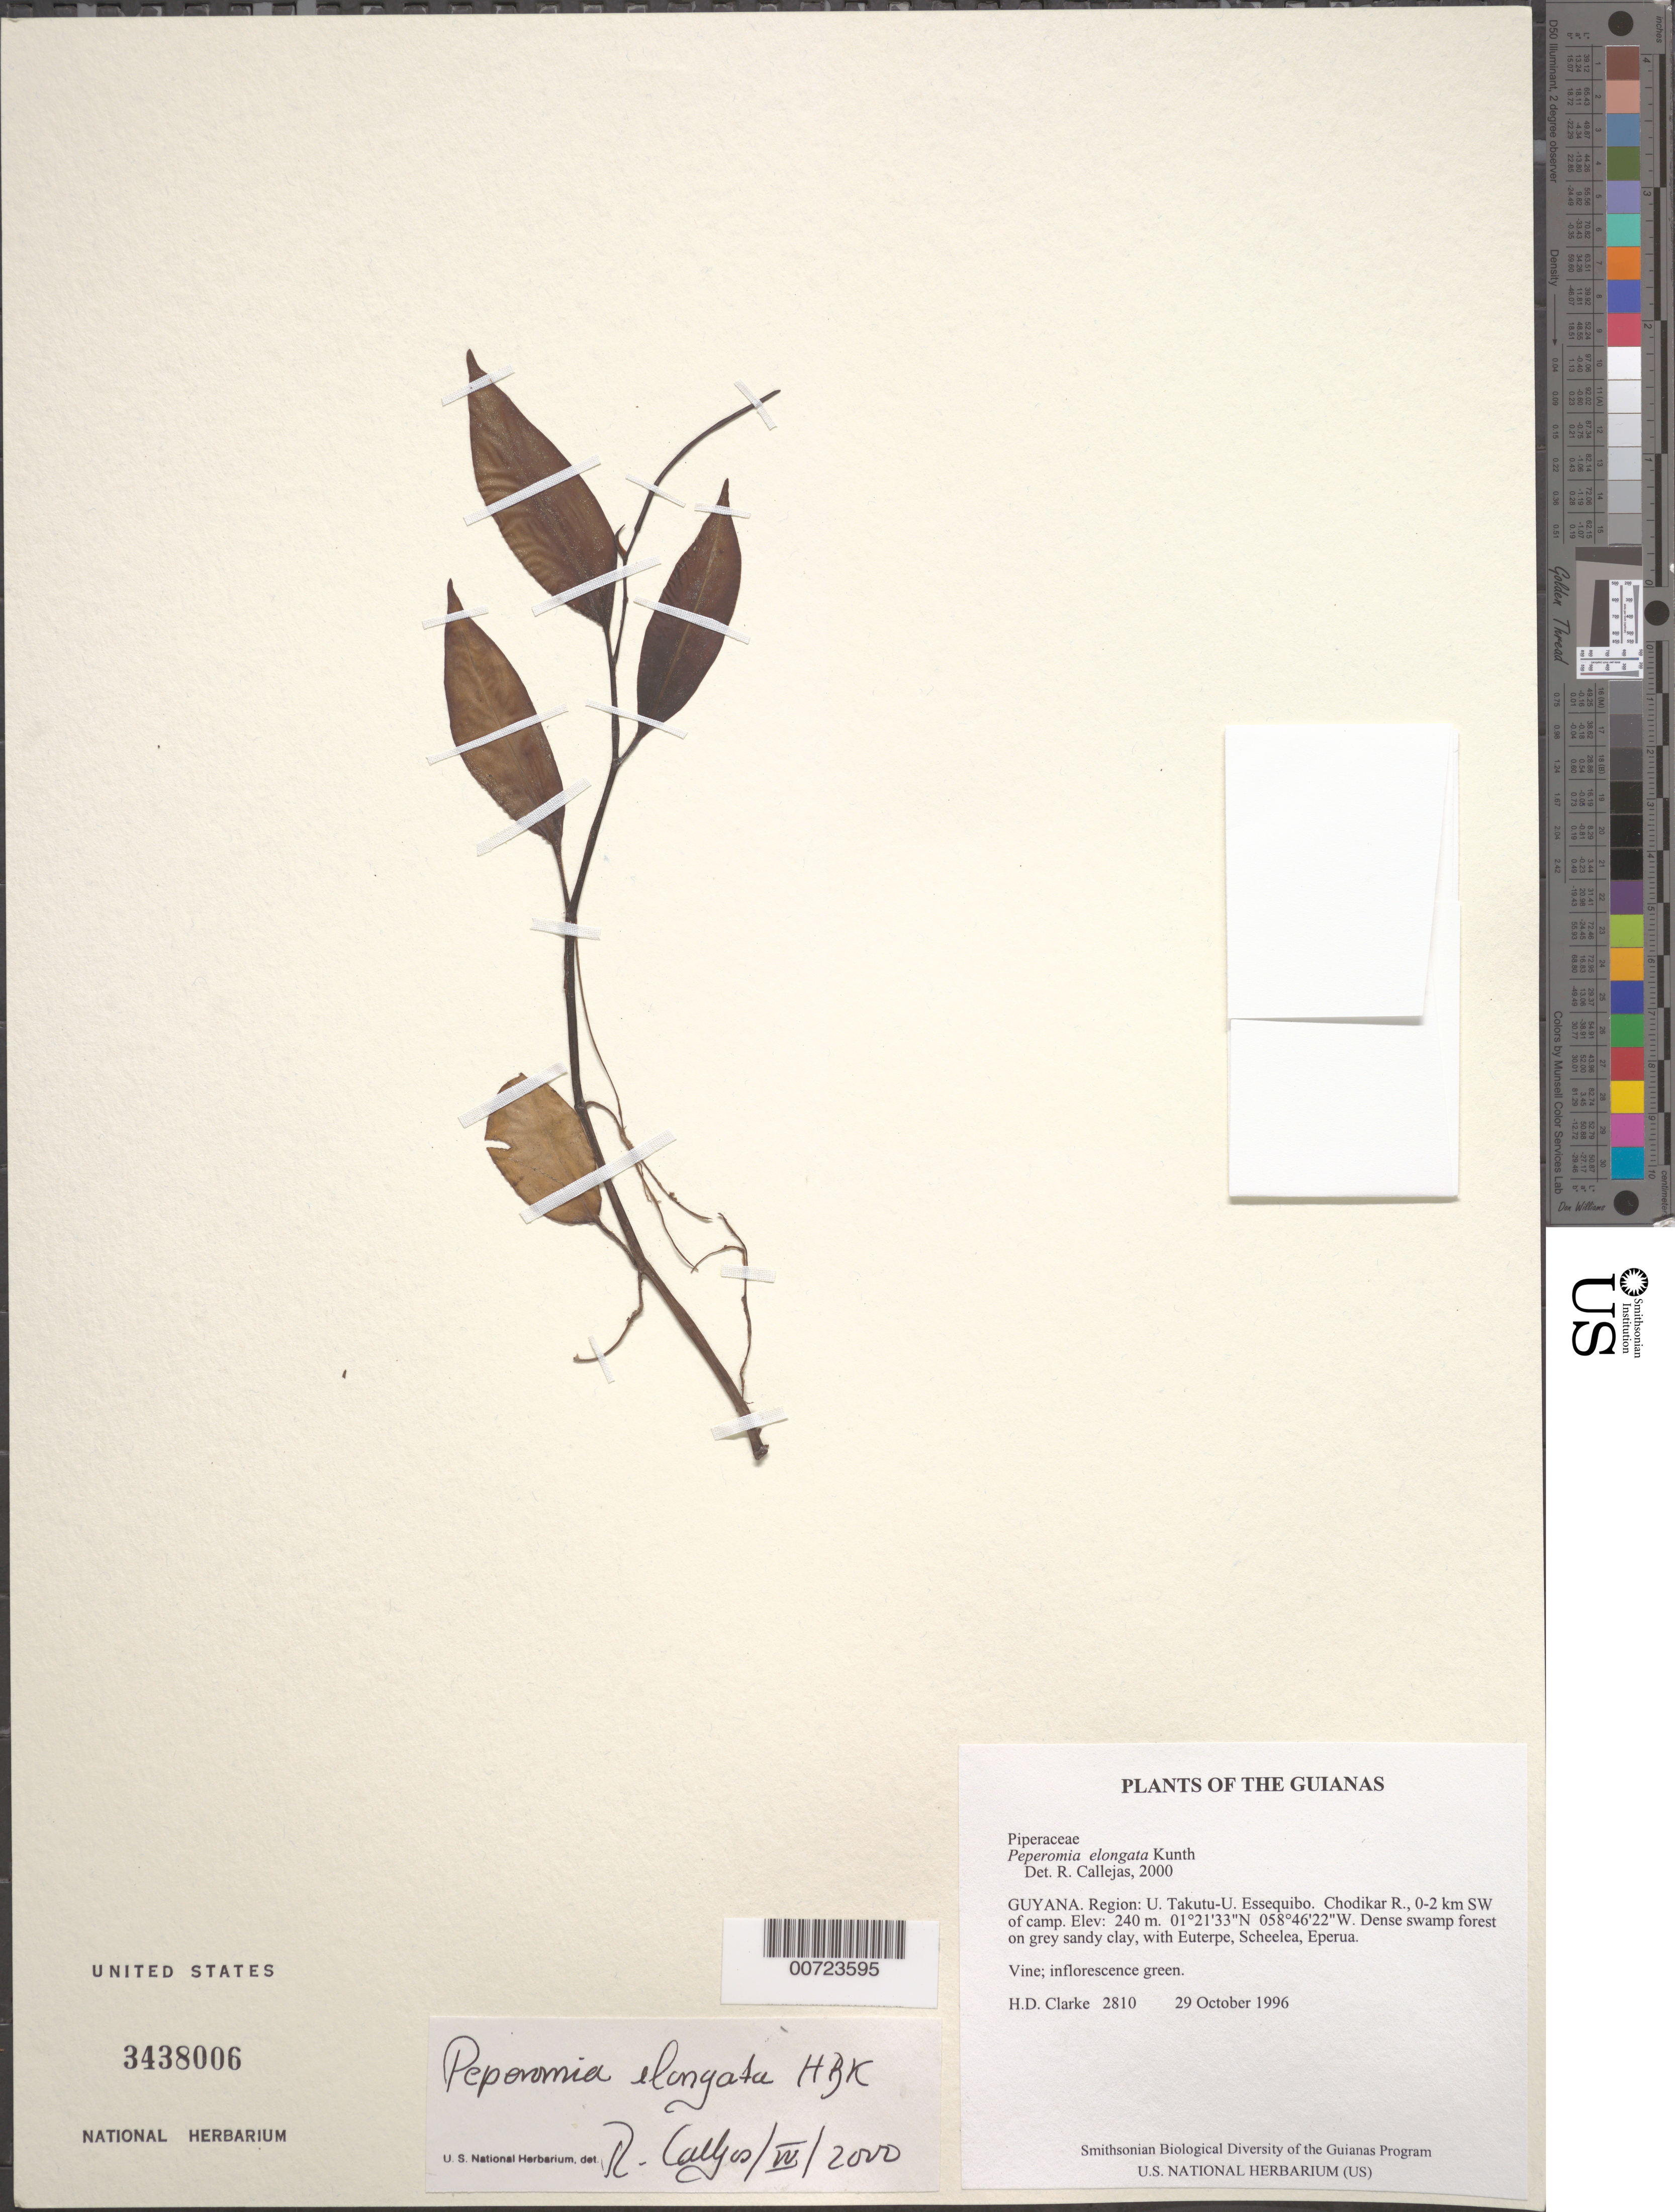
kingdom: Plantae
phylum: Tracheophyta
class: Magnoliopsida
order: Piperales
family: Piperaceae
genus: Peperomia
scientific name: Peperomia elongata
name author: Kunth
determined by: Callejas, Ricardo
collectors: H. D. Clarke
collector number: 2810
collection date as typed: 29 October 1996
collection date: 1996-10-29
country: Guyana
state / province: U. Takutu-U. Essequibo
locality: Chodikar R., 0-2 km SW of camp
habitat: Dense swamp forest on grey sandy clay, with Euterpe, Scheelea, Eperua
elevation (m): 240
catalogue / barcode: US 3438006